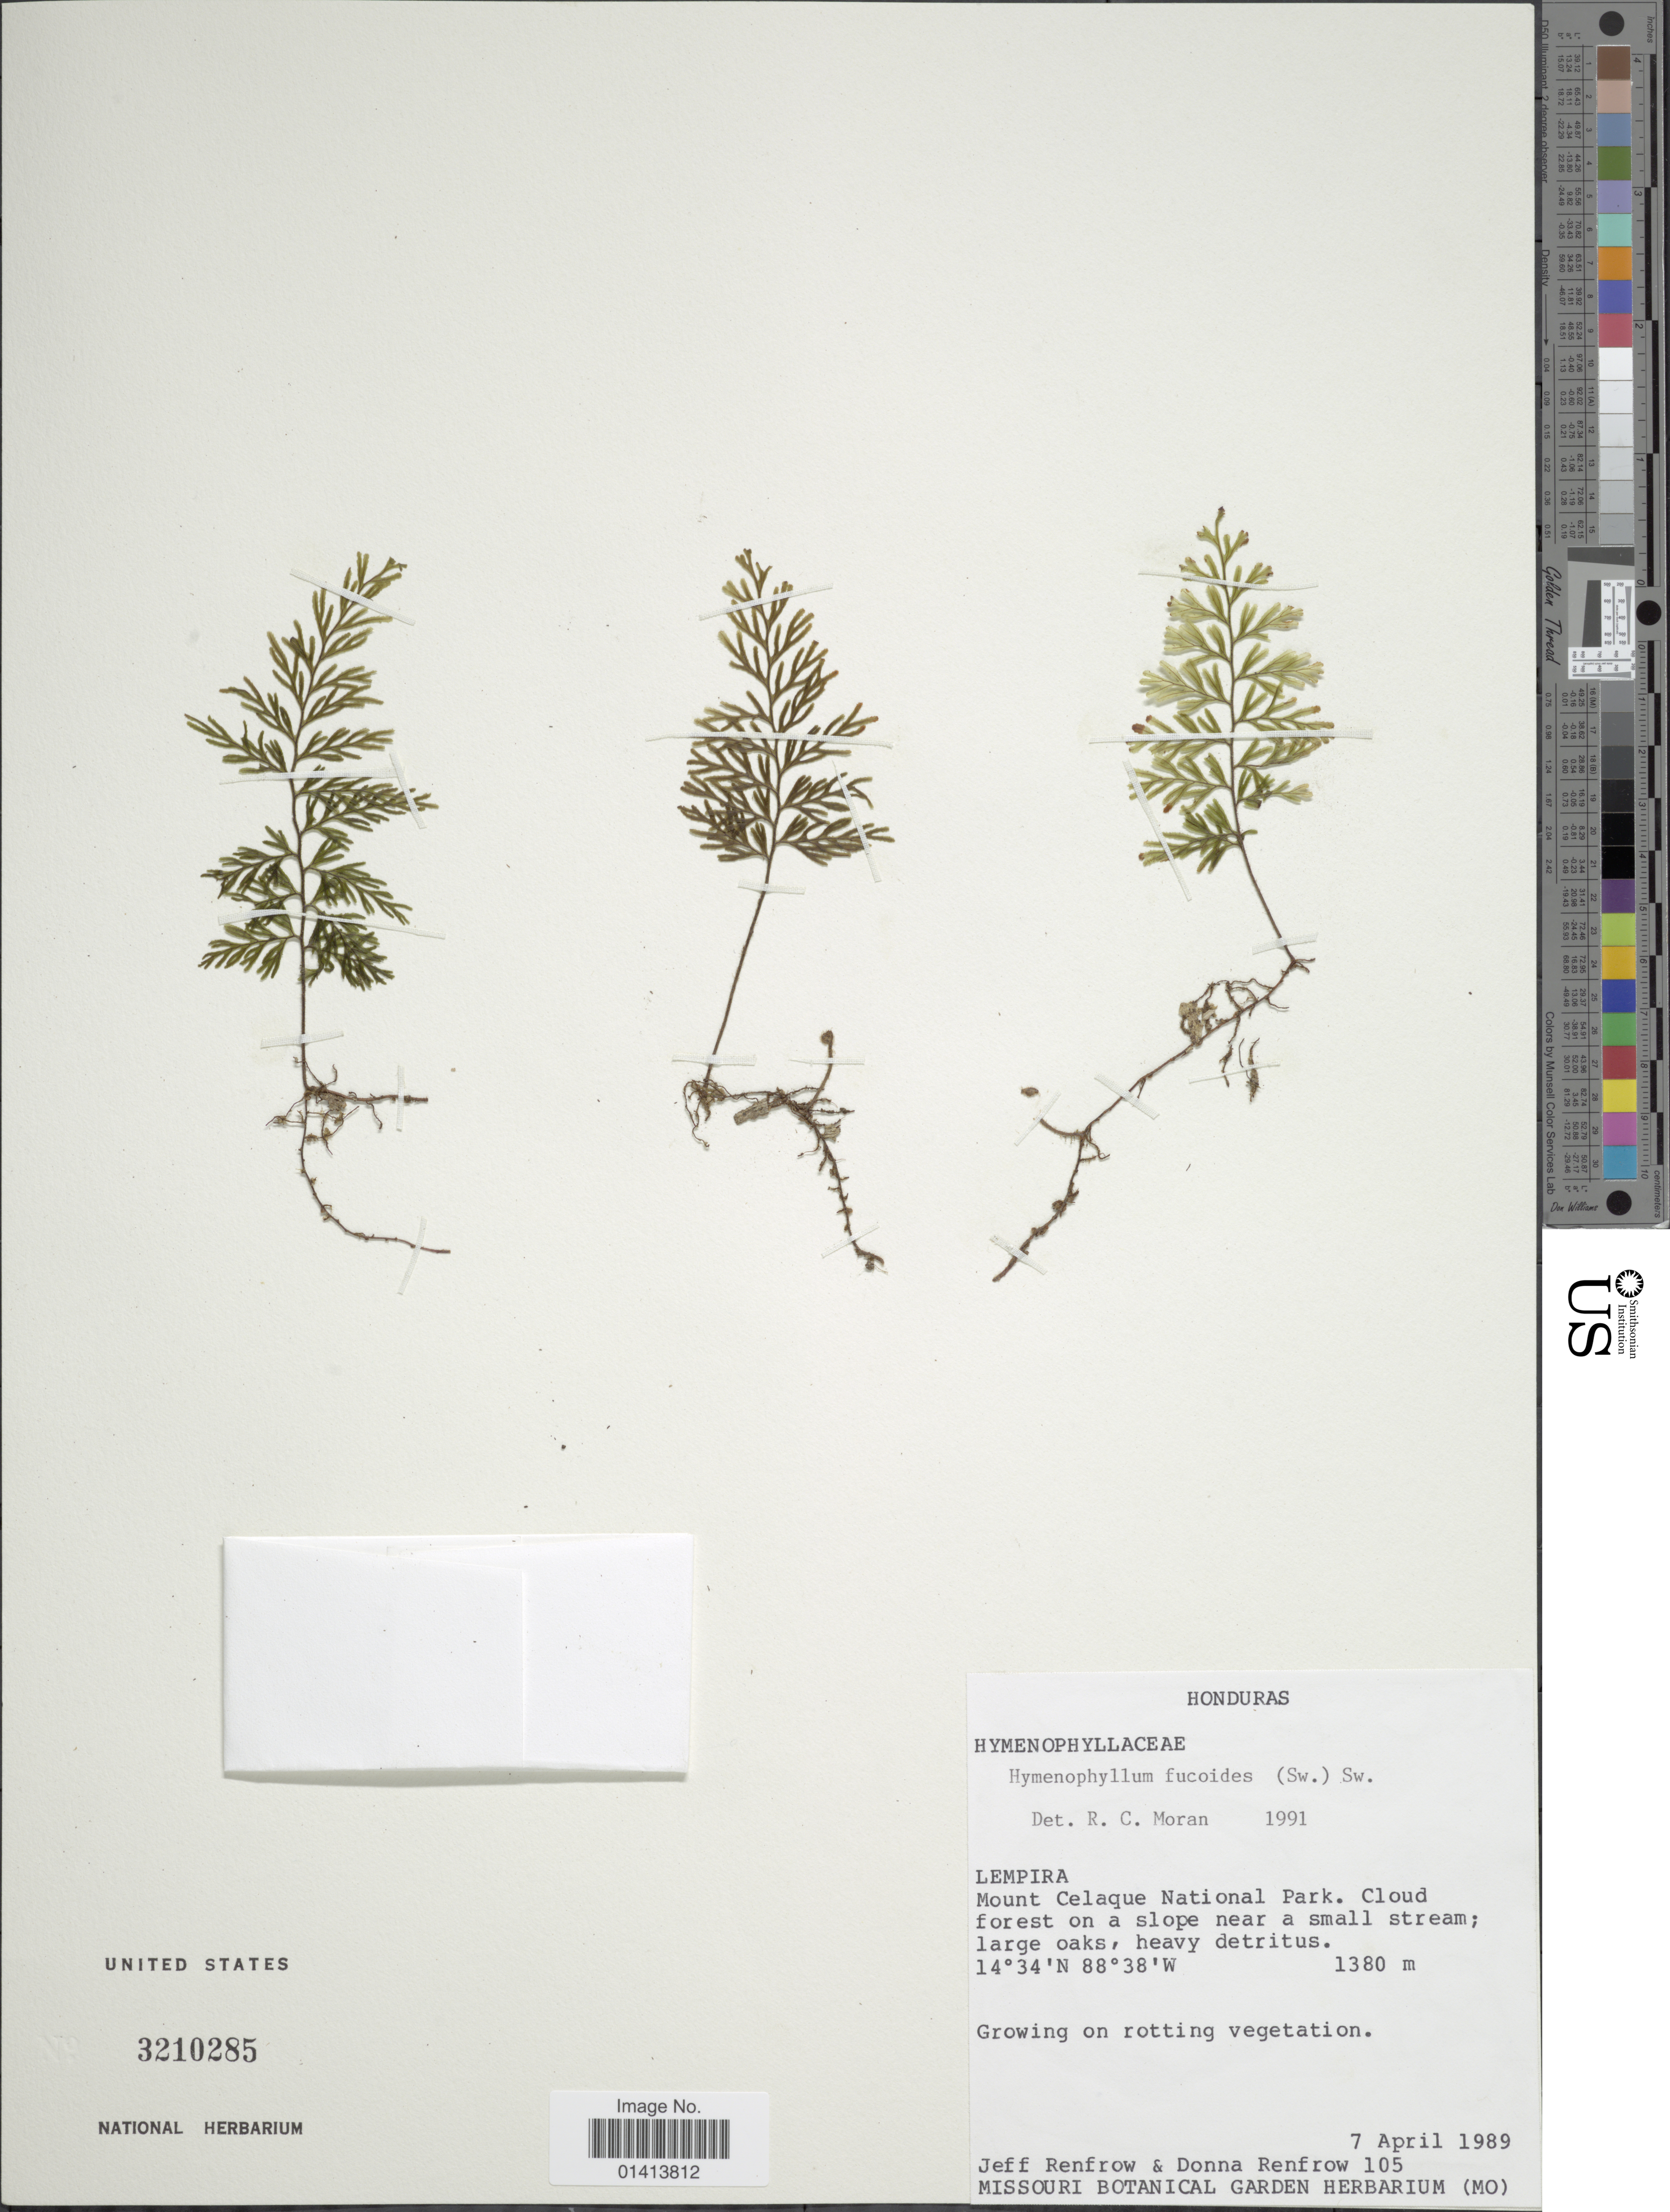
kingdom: Plantae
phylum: Tracheophyta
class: Polypodiopsida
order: Hymenophyllales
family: Hymenophyllaceae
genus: Hymenophyllum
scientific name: Hymenophyllum fucoides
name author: (Sw.) Sw.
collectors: J. Renfrow & D. Renfrow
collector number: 105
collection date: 1989-04-07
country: Honduras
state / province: Lempira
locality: Mount Celaque National Park. Cloud forest on a slope near a small stream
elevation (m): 1380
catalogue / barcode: US 3210285